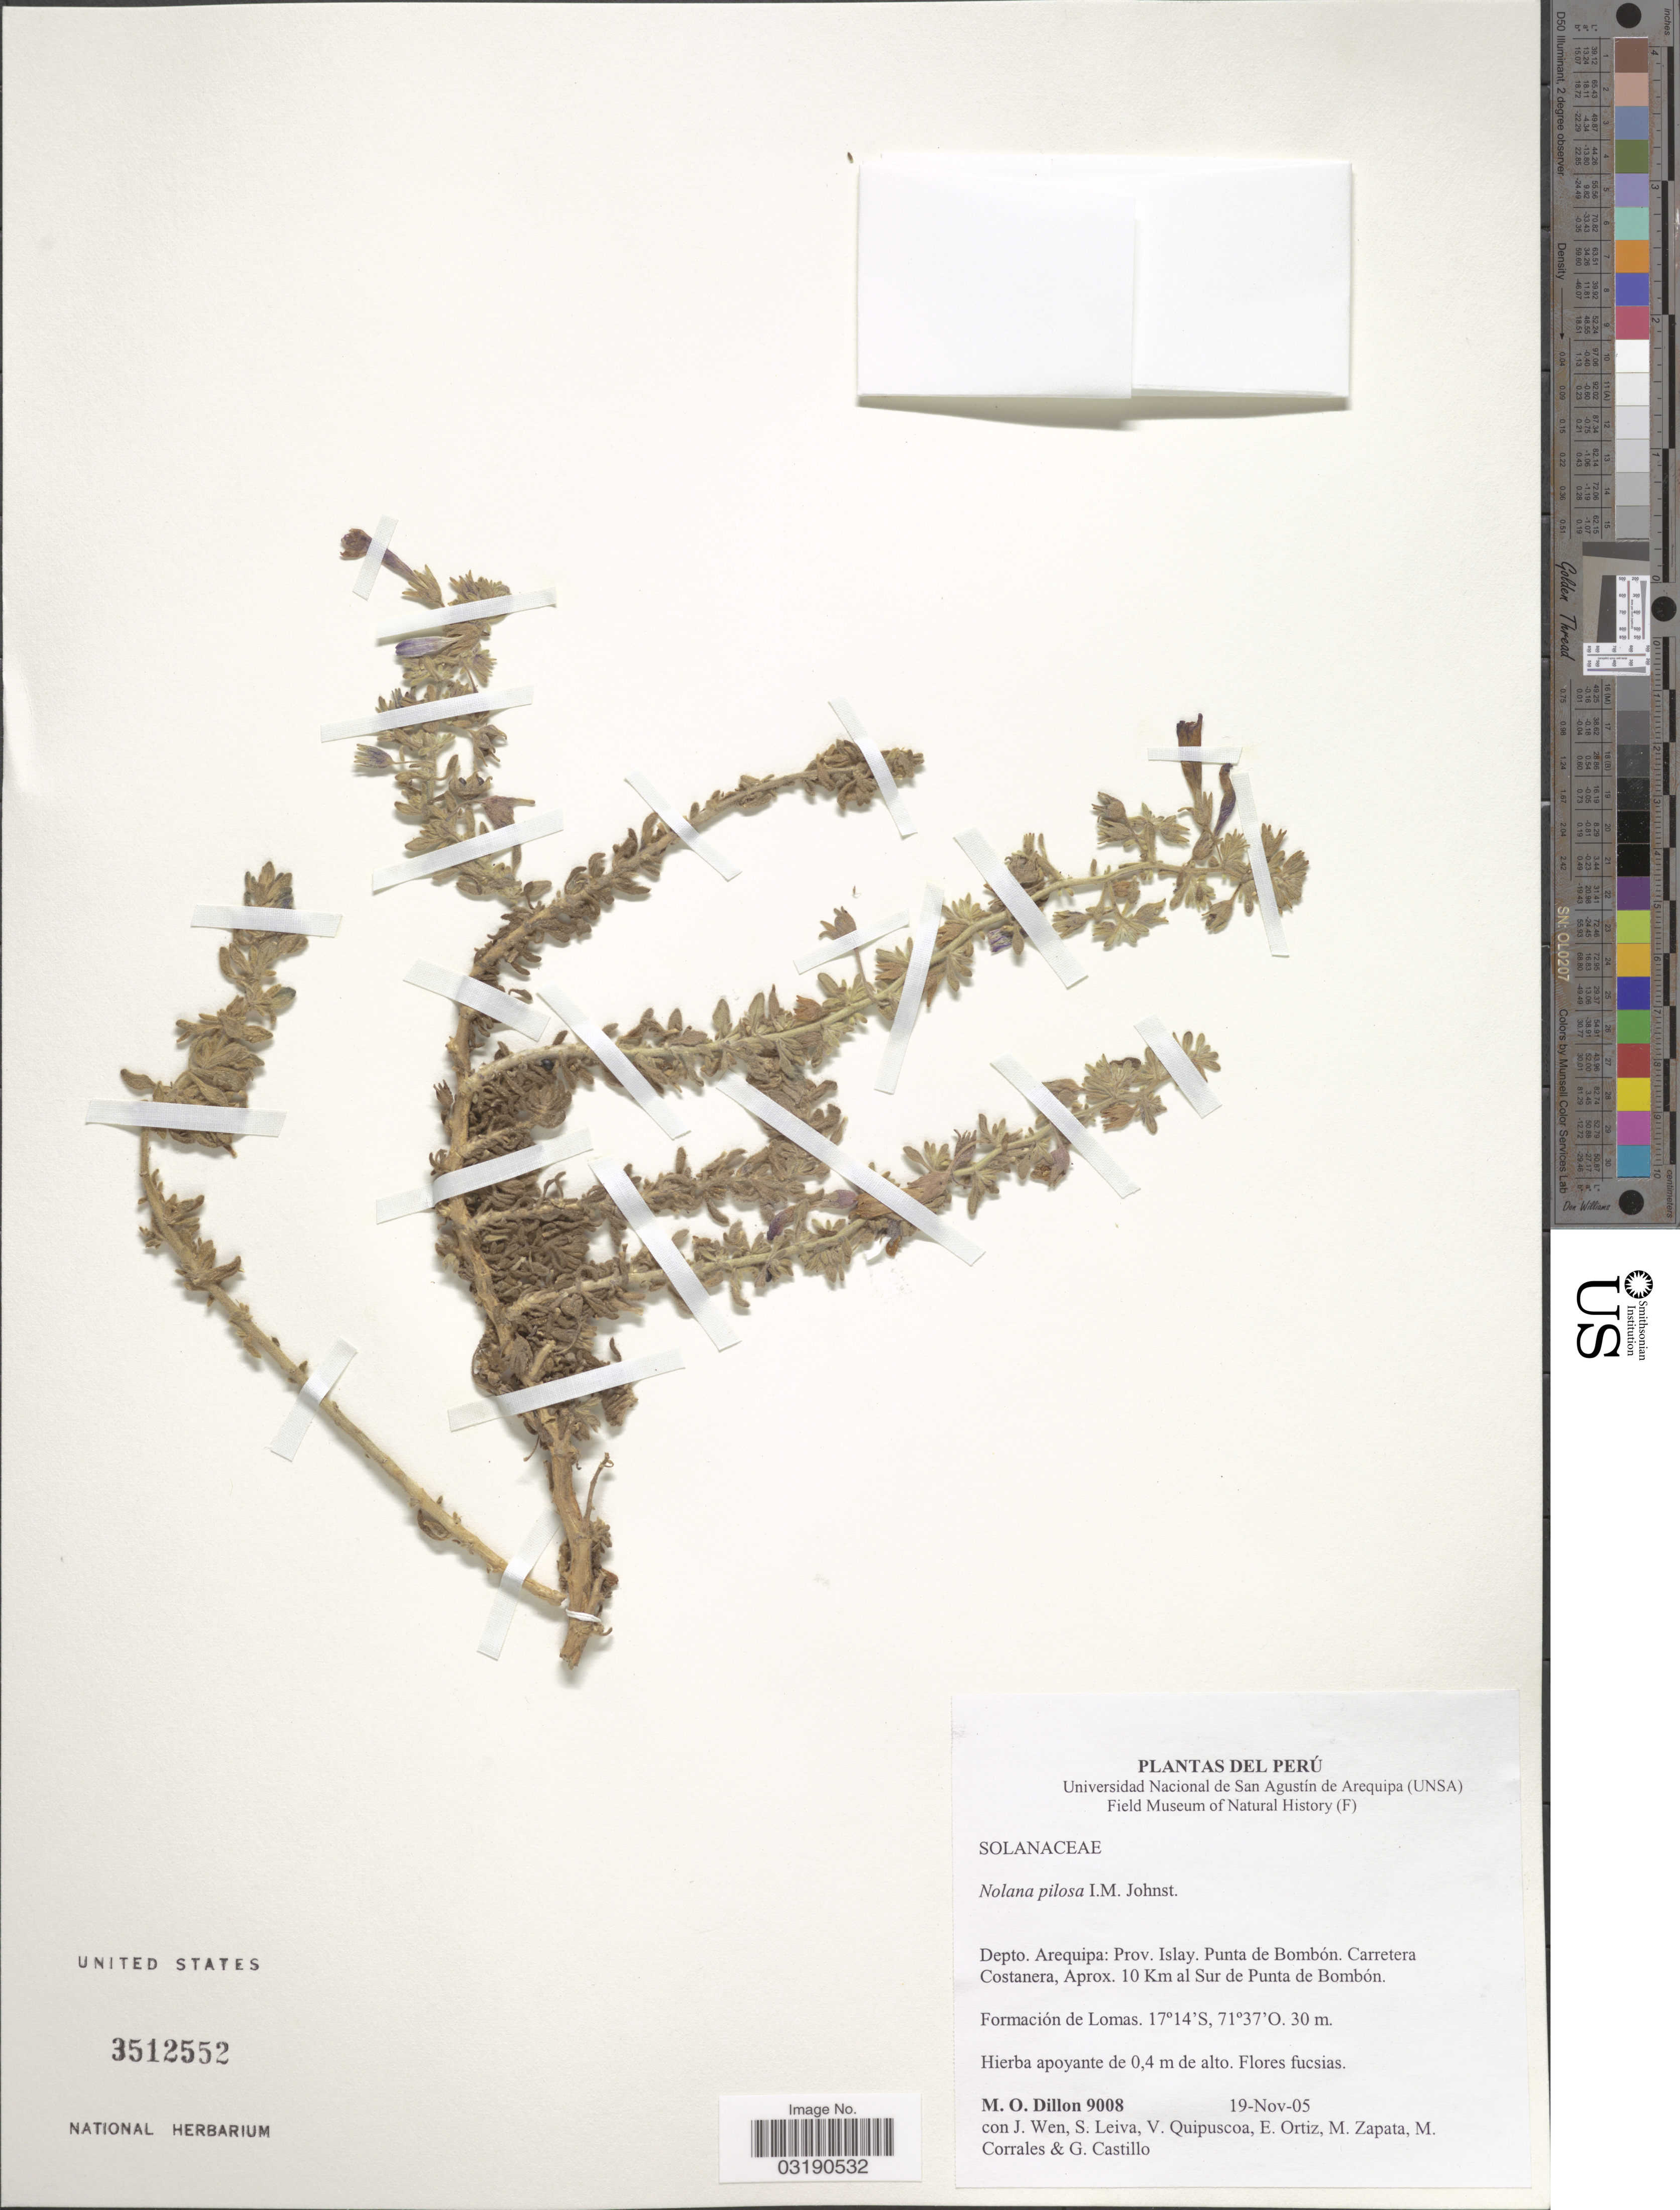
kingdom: Plantae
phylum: Tracheophyta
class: Magnoliopsida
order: Solanales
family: Solanaceae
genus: Nolana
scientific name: Nolana pilosa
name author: I.M. Johnst.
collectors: M. O. Dillon, J. Wen, S. Leiva, V. Quipuscoa & et al.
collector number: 9008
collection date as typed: Transcribed d/m/y: 19/11/5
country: Peru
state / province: Arequipa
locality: Depto. Arequipa: Prov. Islay, Punta de Bombón. Carretera Costanera, Aprox. 10 Km al Sur de Punta de Bombón.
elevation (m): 30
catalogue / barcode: US 3512552